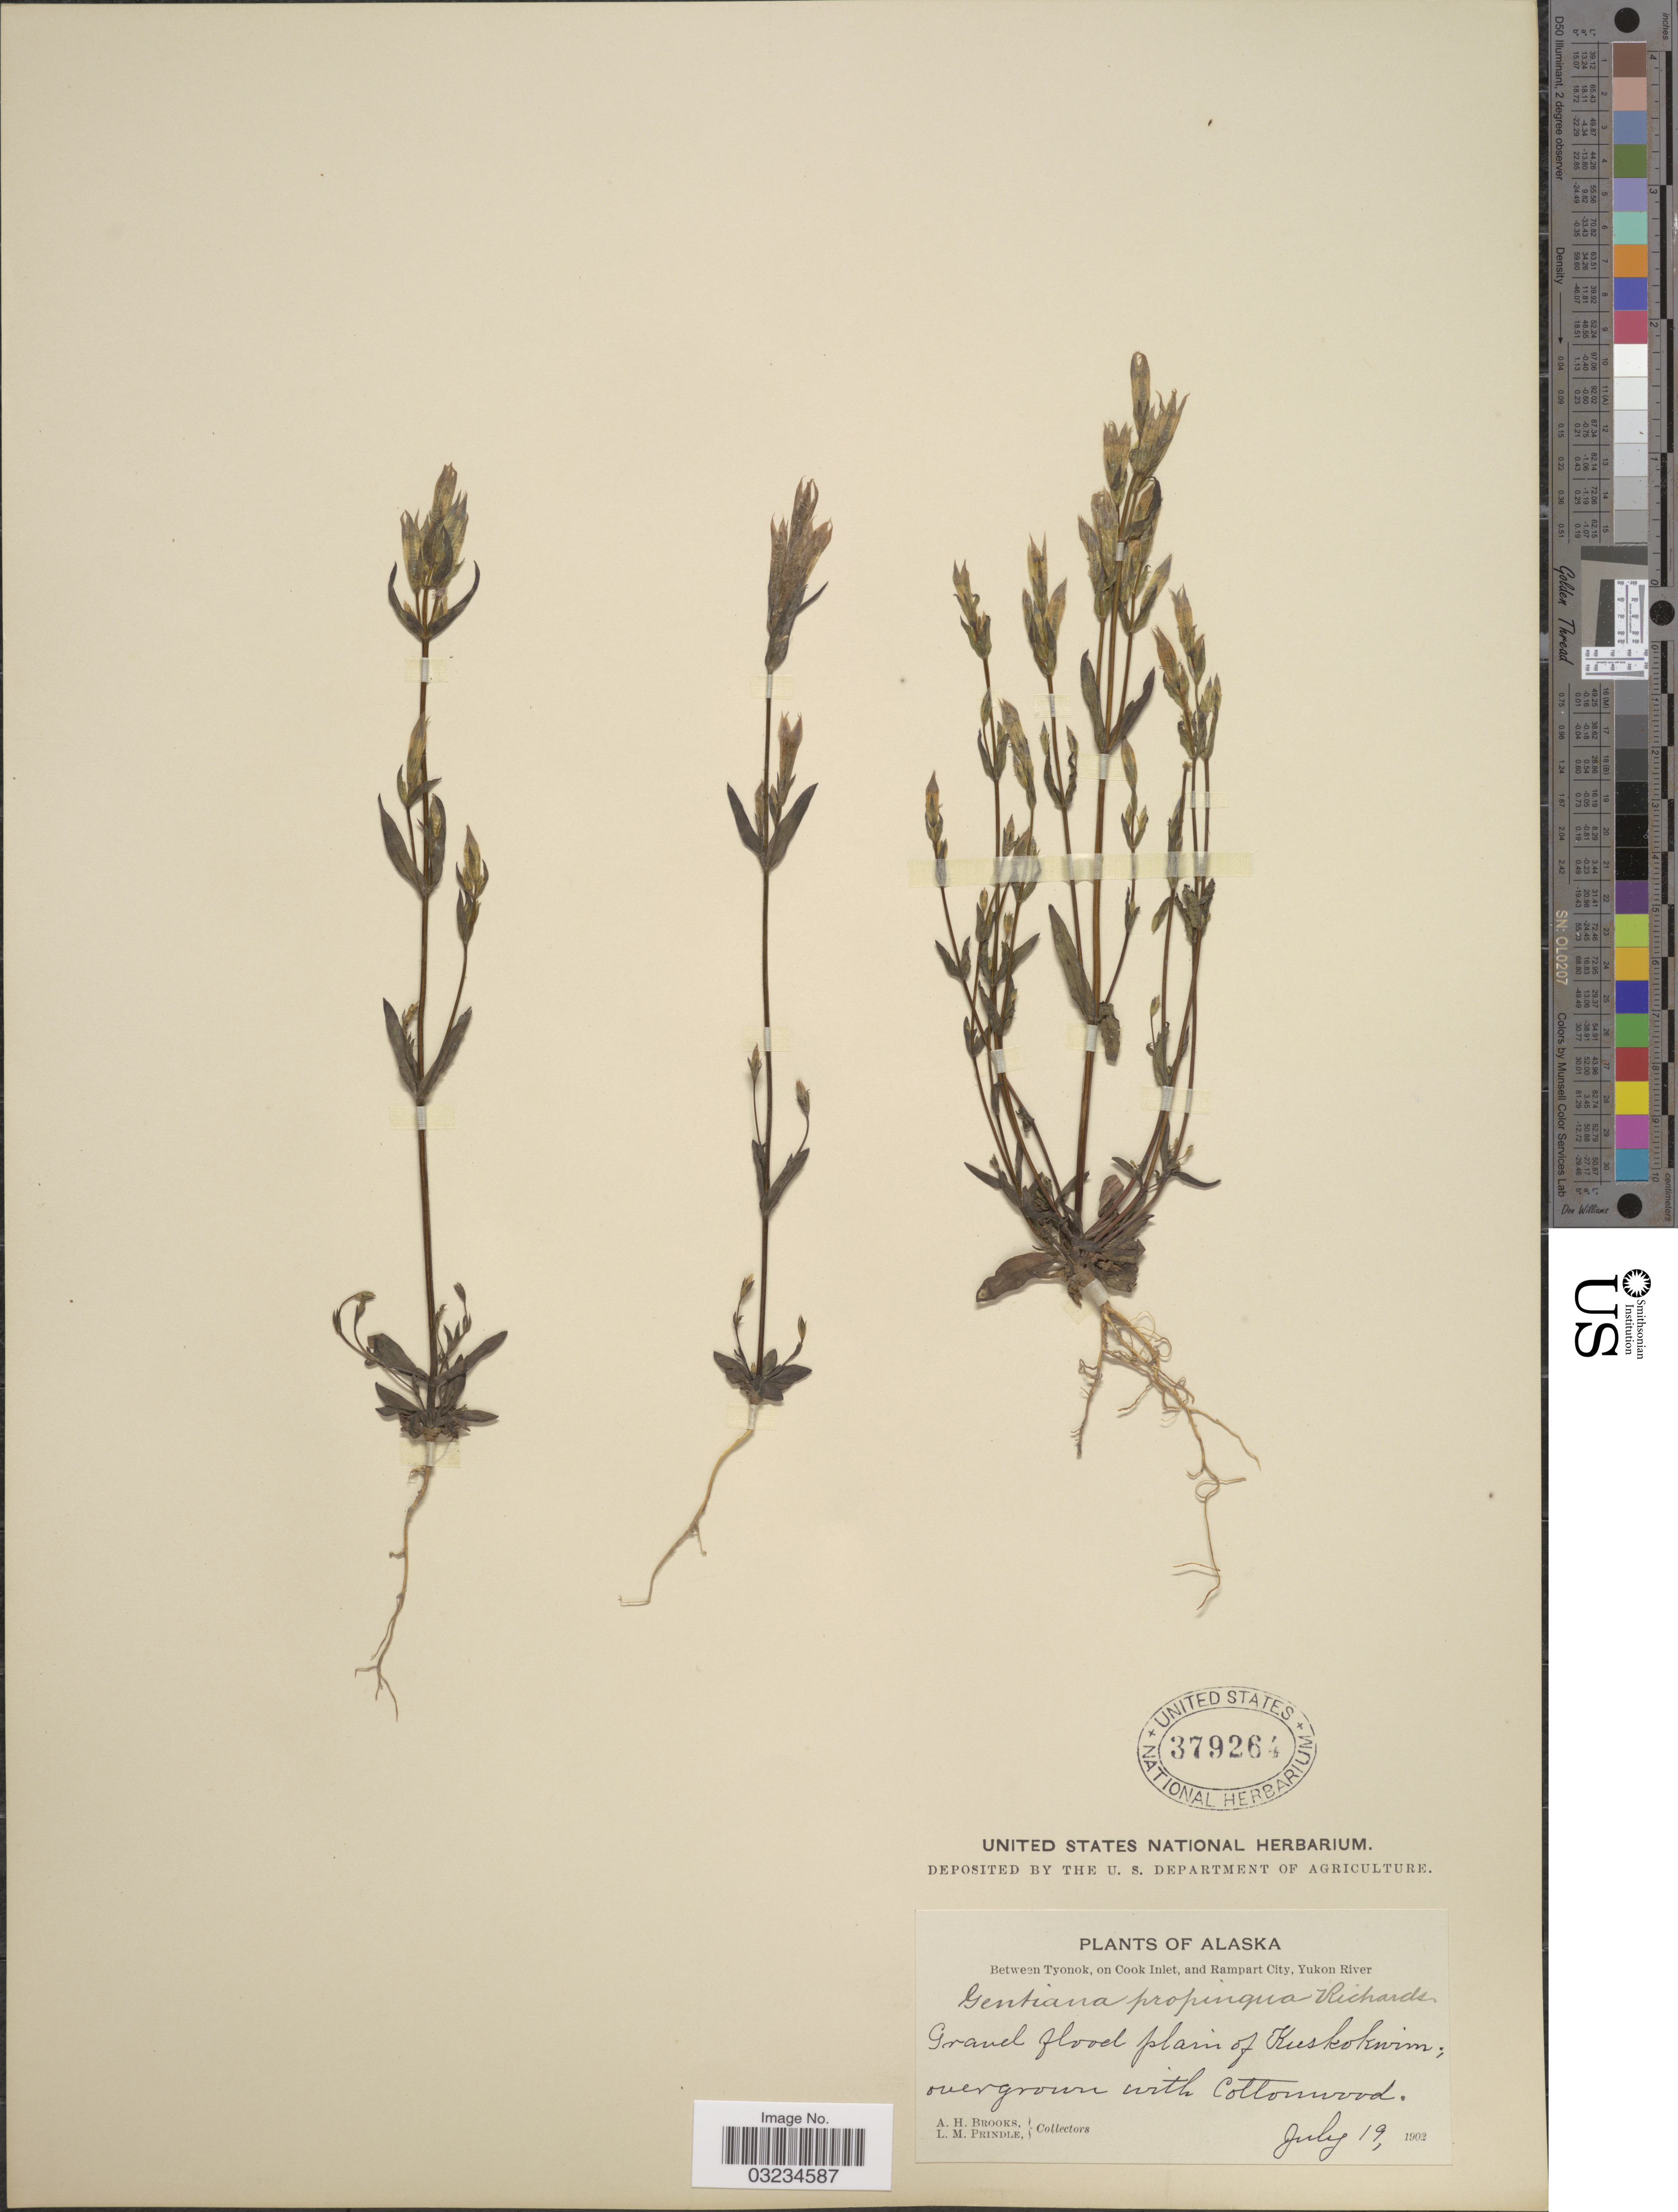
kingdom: Plantae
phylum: Tracheophyta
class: Magnoliopsida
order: Gentianales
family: Gentianaceae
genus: Gentiana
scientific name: Gentiana propinqua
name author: Richards.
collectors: A. Brooks & L. Prindle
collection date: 1902-07-19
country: United States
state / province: Alaska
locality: Between Tyonok, on Cook Inlet, and Rampart City, Yukon River. Gravel flood plain of Kuskokwim.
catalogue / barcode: US 379264